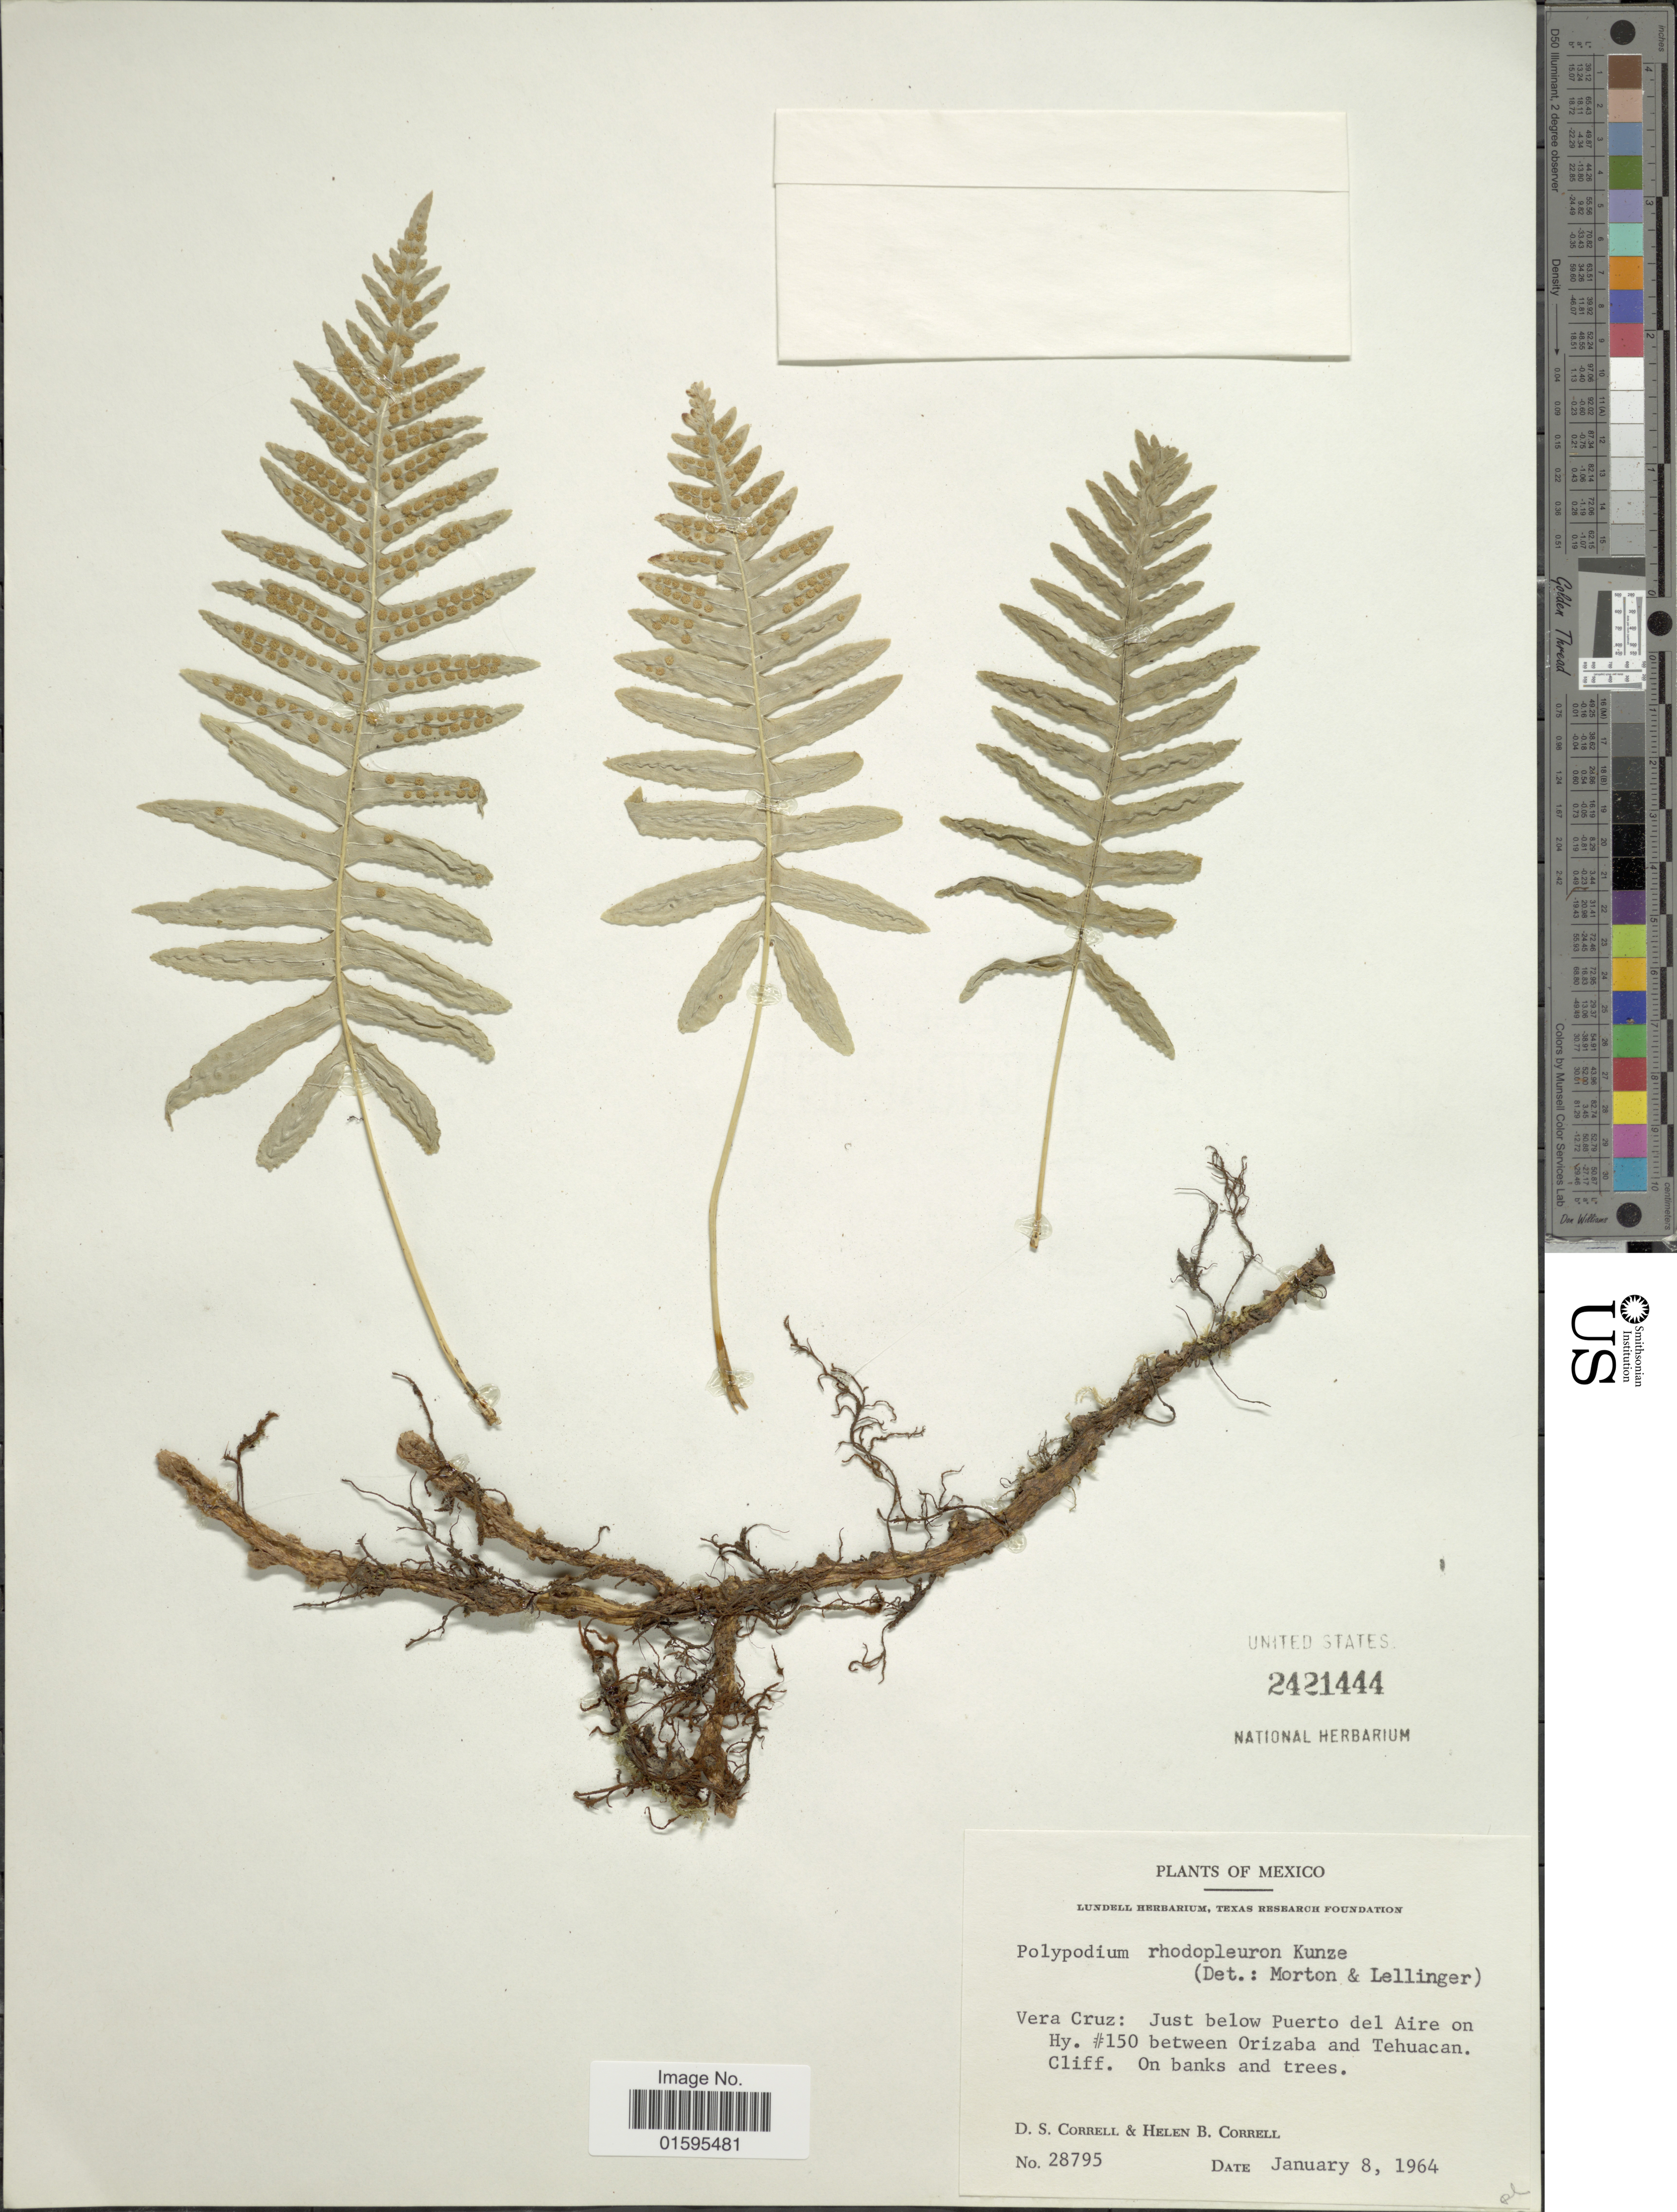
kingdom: Plantae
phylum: Tracheophyta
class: Polypodiopsida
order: Polypodiales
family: Polypodiaceae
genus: Polypodium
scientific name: Polypodium rhodopleuron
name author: Kunze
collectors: D. S. Correll & H. Correll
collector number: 28795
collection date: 1964-01-08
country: Mexico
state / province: Veracruz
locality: Vera Cruz: just below Puerto del Aire on Hy. #150 between Orizaba and Tehuacan Cliff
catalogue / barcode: US 2421444